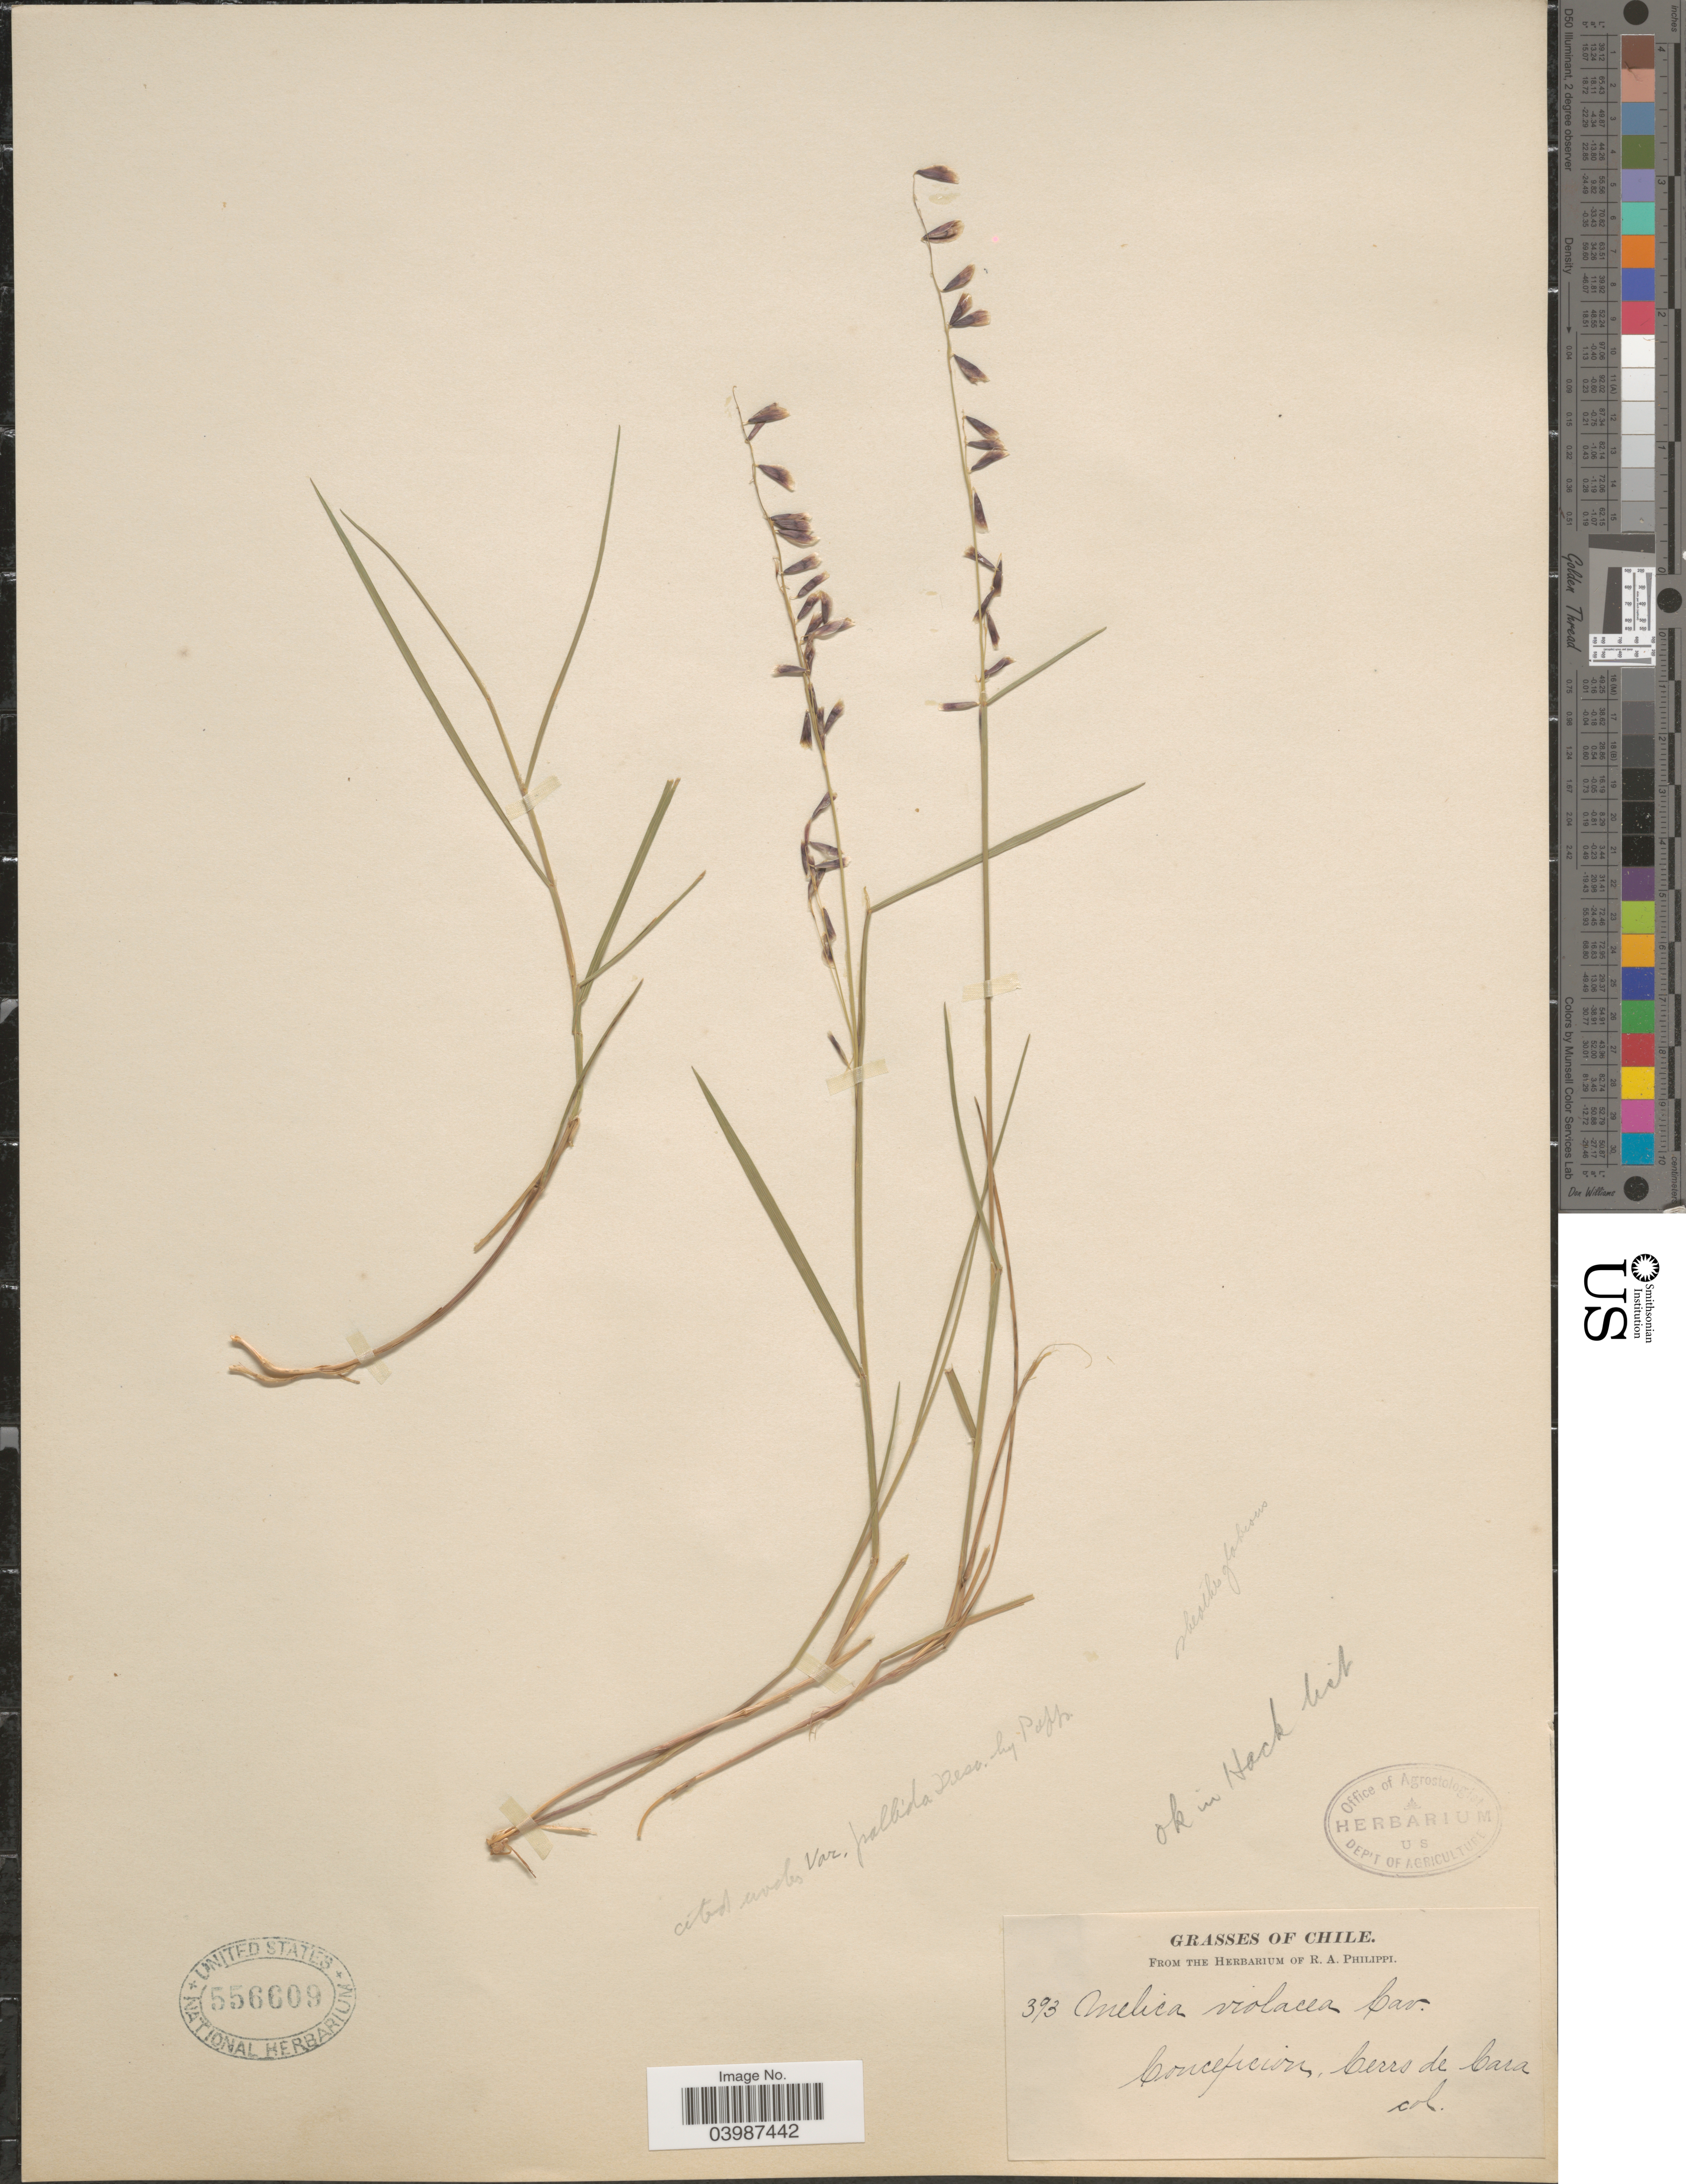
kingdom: Plantae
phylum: Tracheophyta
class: Liliopsida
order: Poales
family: Poaceae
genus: Melica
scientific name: Melica violacea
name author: Cav.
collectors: ex. herb. R.A. Philippi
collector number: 393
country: Chile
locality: Concepcion, Cerro de Cara.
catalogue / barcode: US 556609